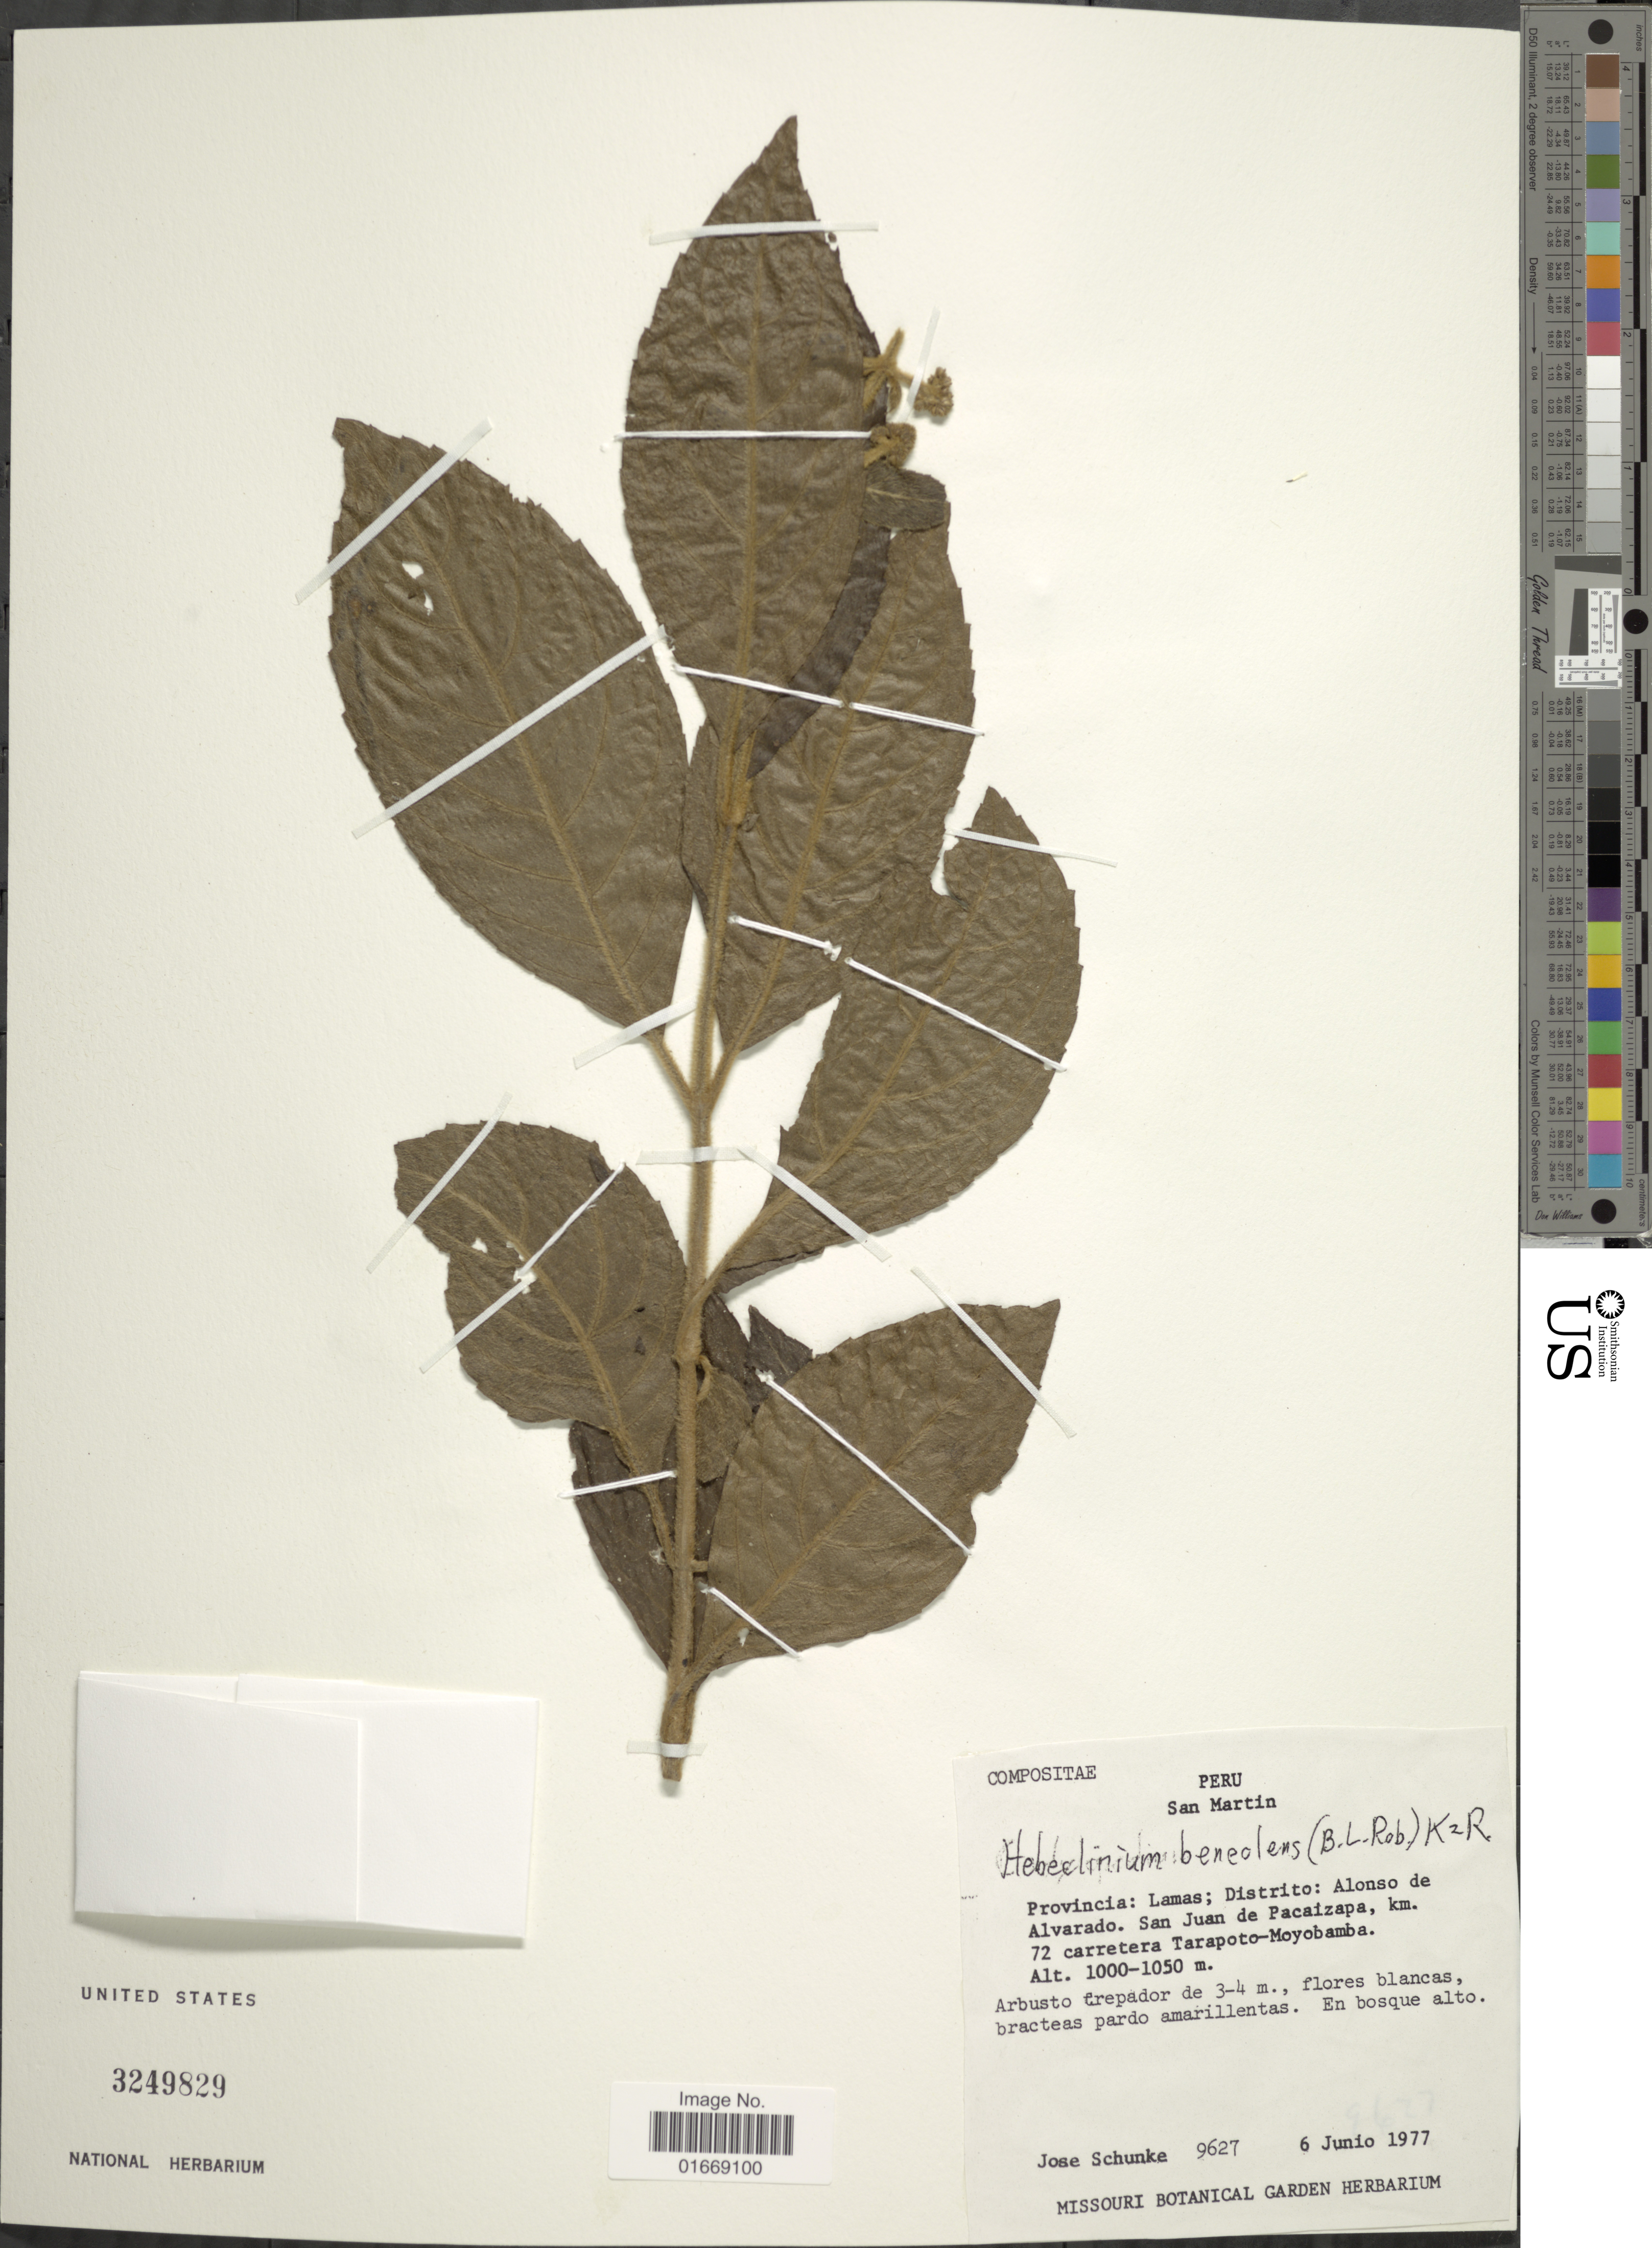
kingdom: Plantae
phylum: Tracheophyta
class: Magnoliopsida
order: Asterales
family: Asteraceae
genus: Hebeclinium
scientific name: Hebeclinium beneolens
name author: (B.L. Rob.) R.M. King & H. Rob.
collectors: J. M. Schunke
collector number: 9627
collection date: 1977-06-06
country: Peru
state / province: San Martín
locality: Provincia Lamas, Distrito Alonso de Alvarado, San Juan de Pacaizapa, km 72 carretera Tarapoto-Moyobamba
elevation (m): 1000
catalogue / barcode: US 3249829